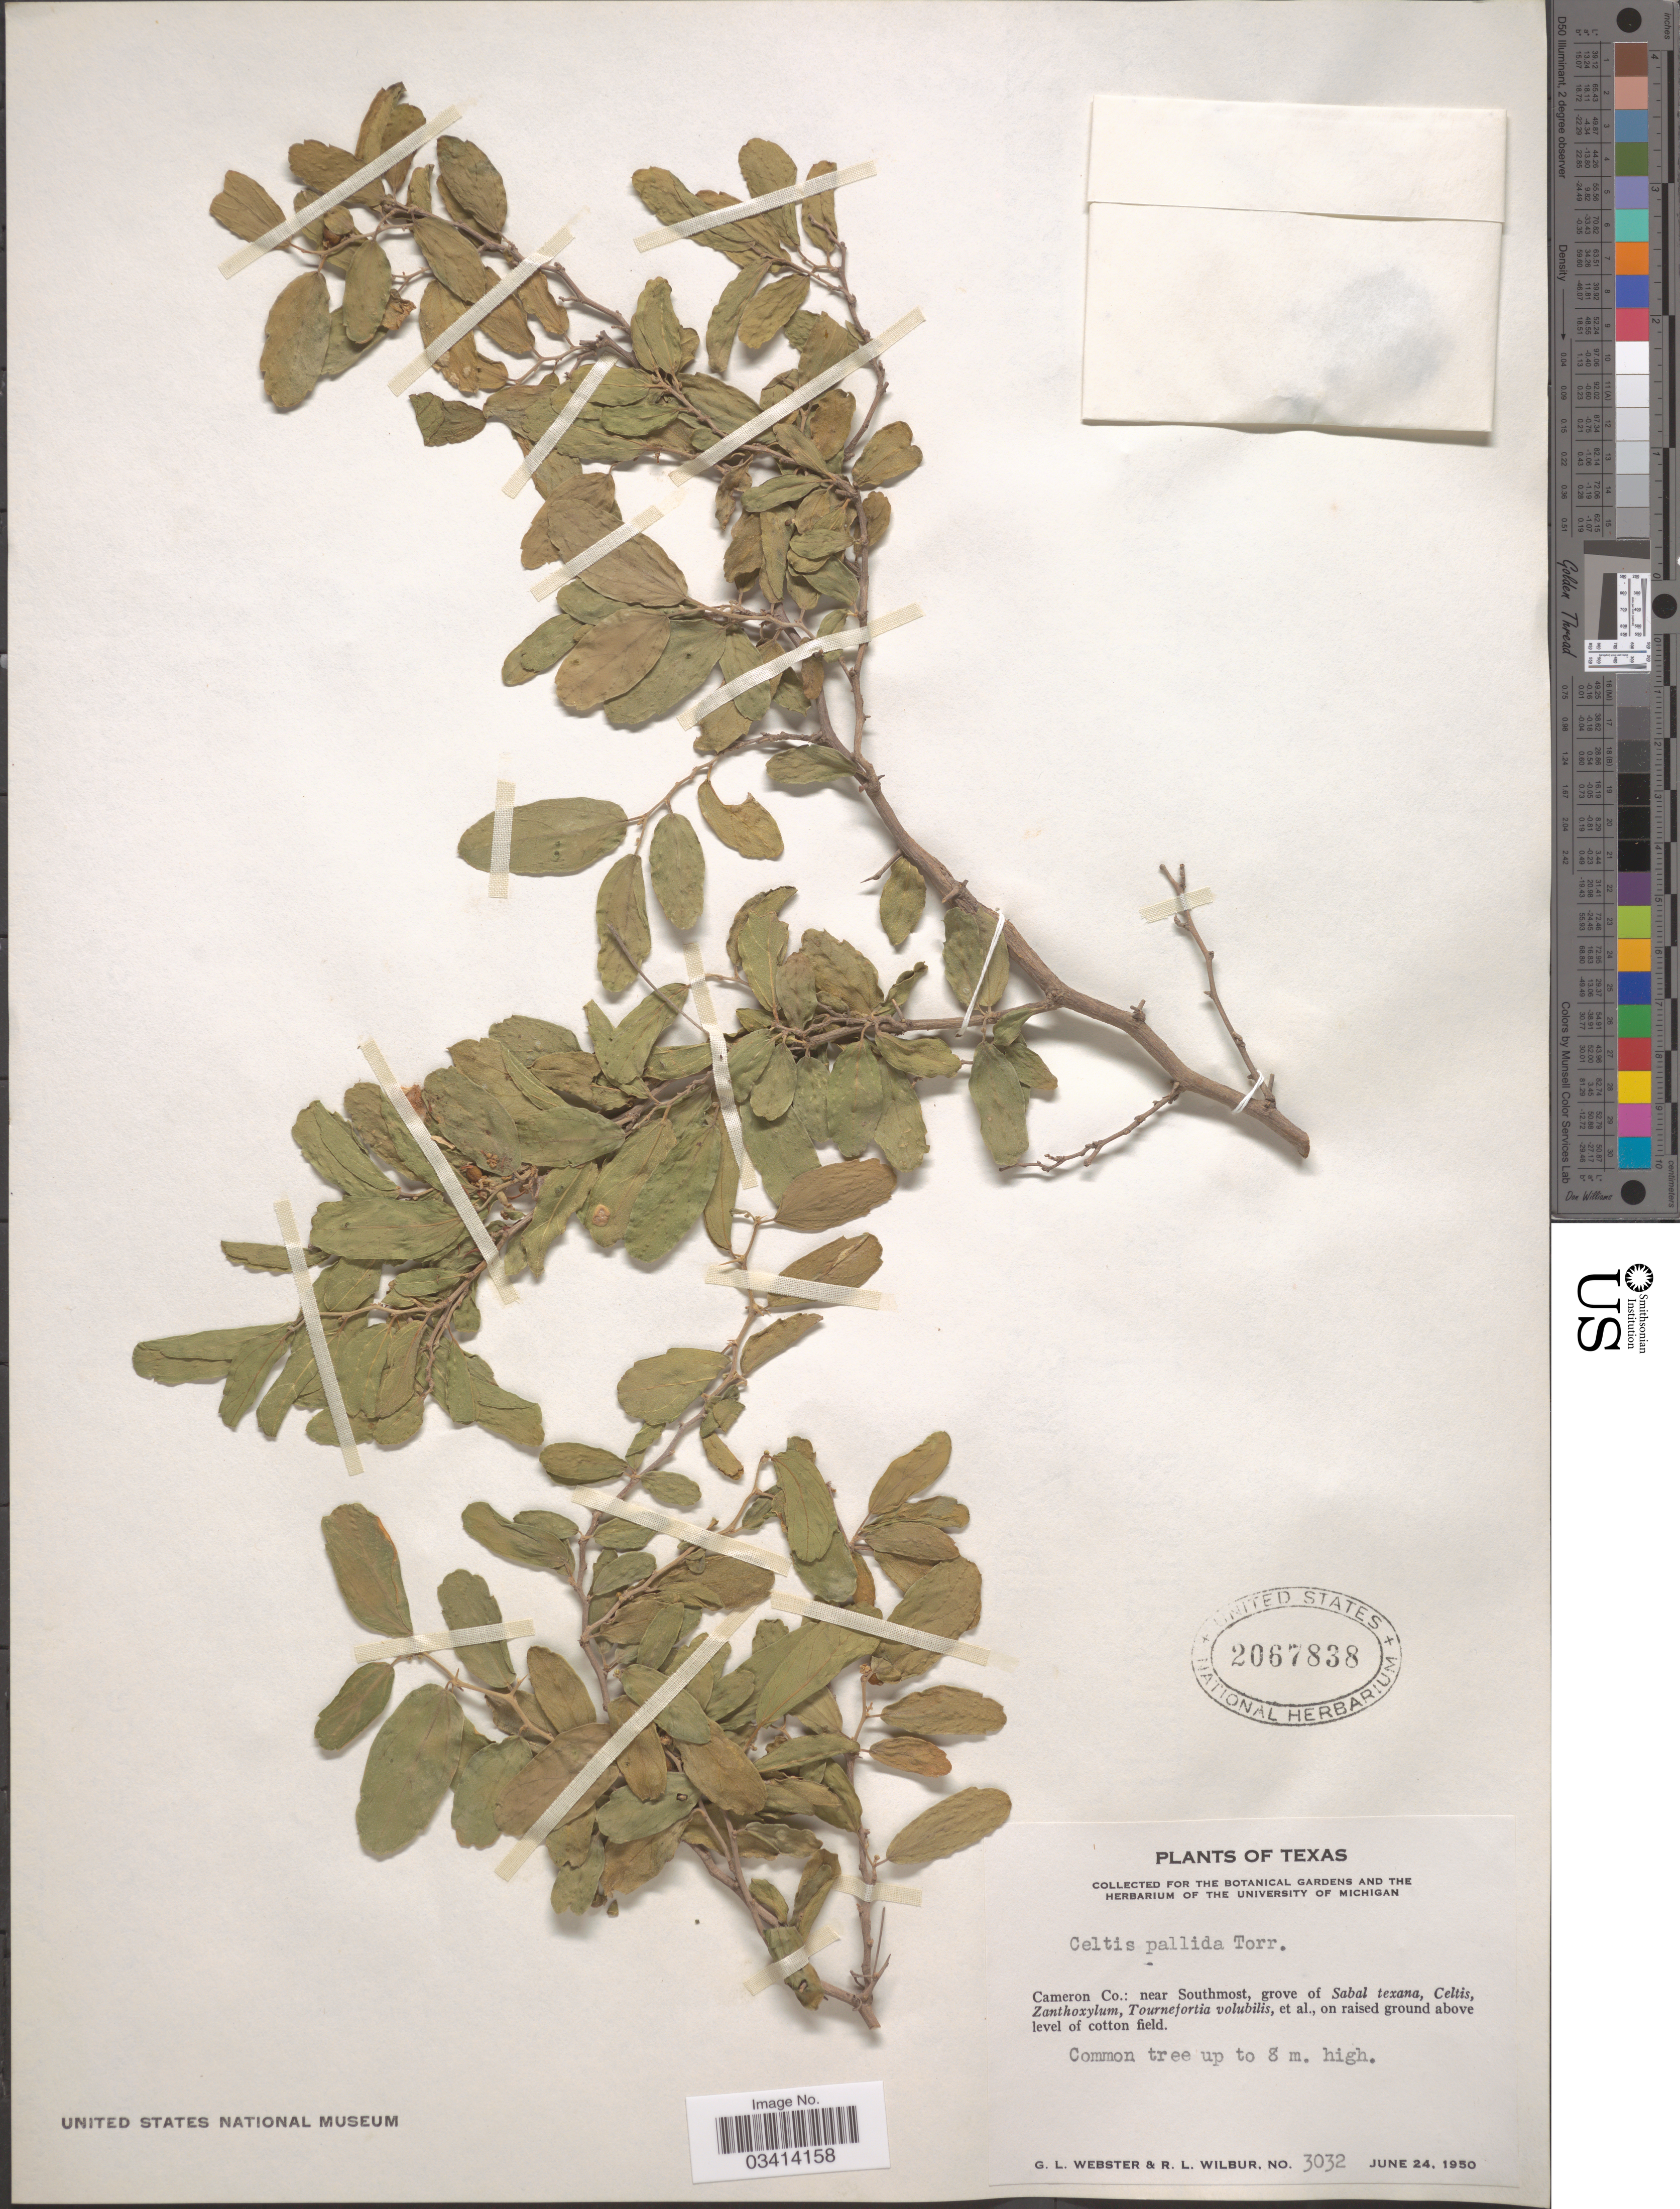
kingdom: Plantae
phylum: Tracheophyta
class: Magnoliopsida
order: Rosales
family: Cannabaceae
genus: Celtis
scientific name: Celtis pallida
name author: Torr. in Emory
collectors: G. L. Webster & R. L. Wilbur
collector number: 3032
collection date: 1950-06-24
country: United States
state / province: Texas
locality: Cameron Co.: near Southmost, on raised ground above level of cotton field.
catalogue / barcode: US 2067838